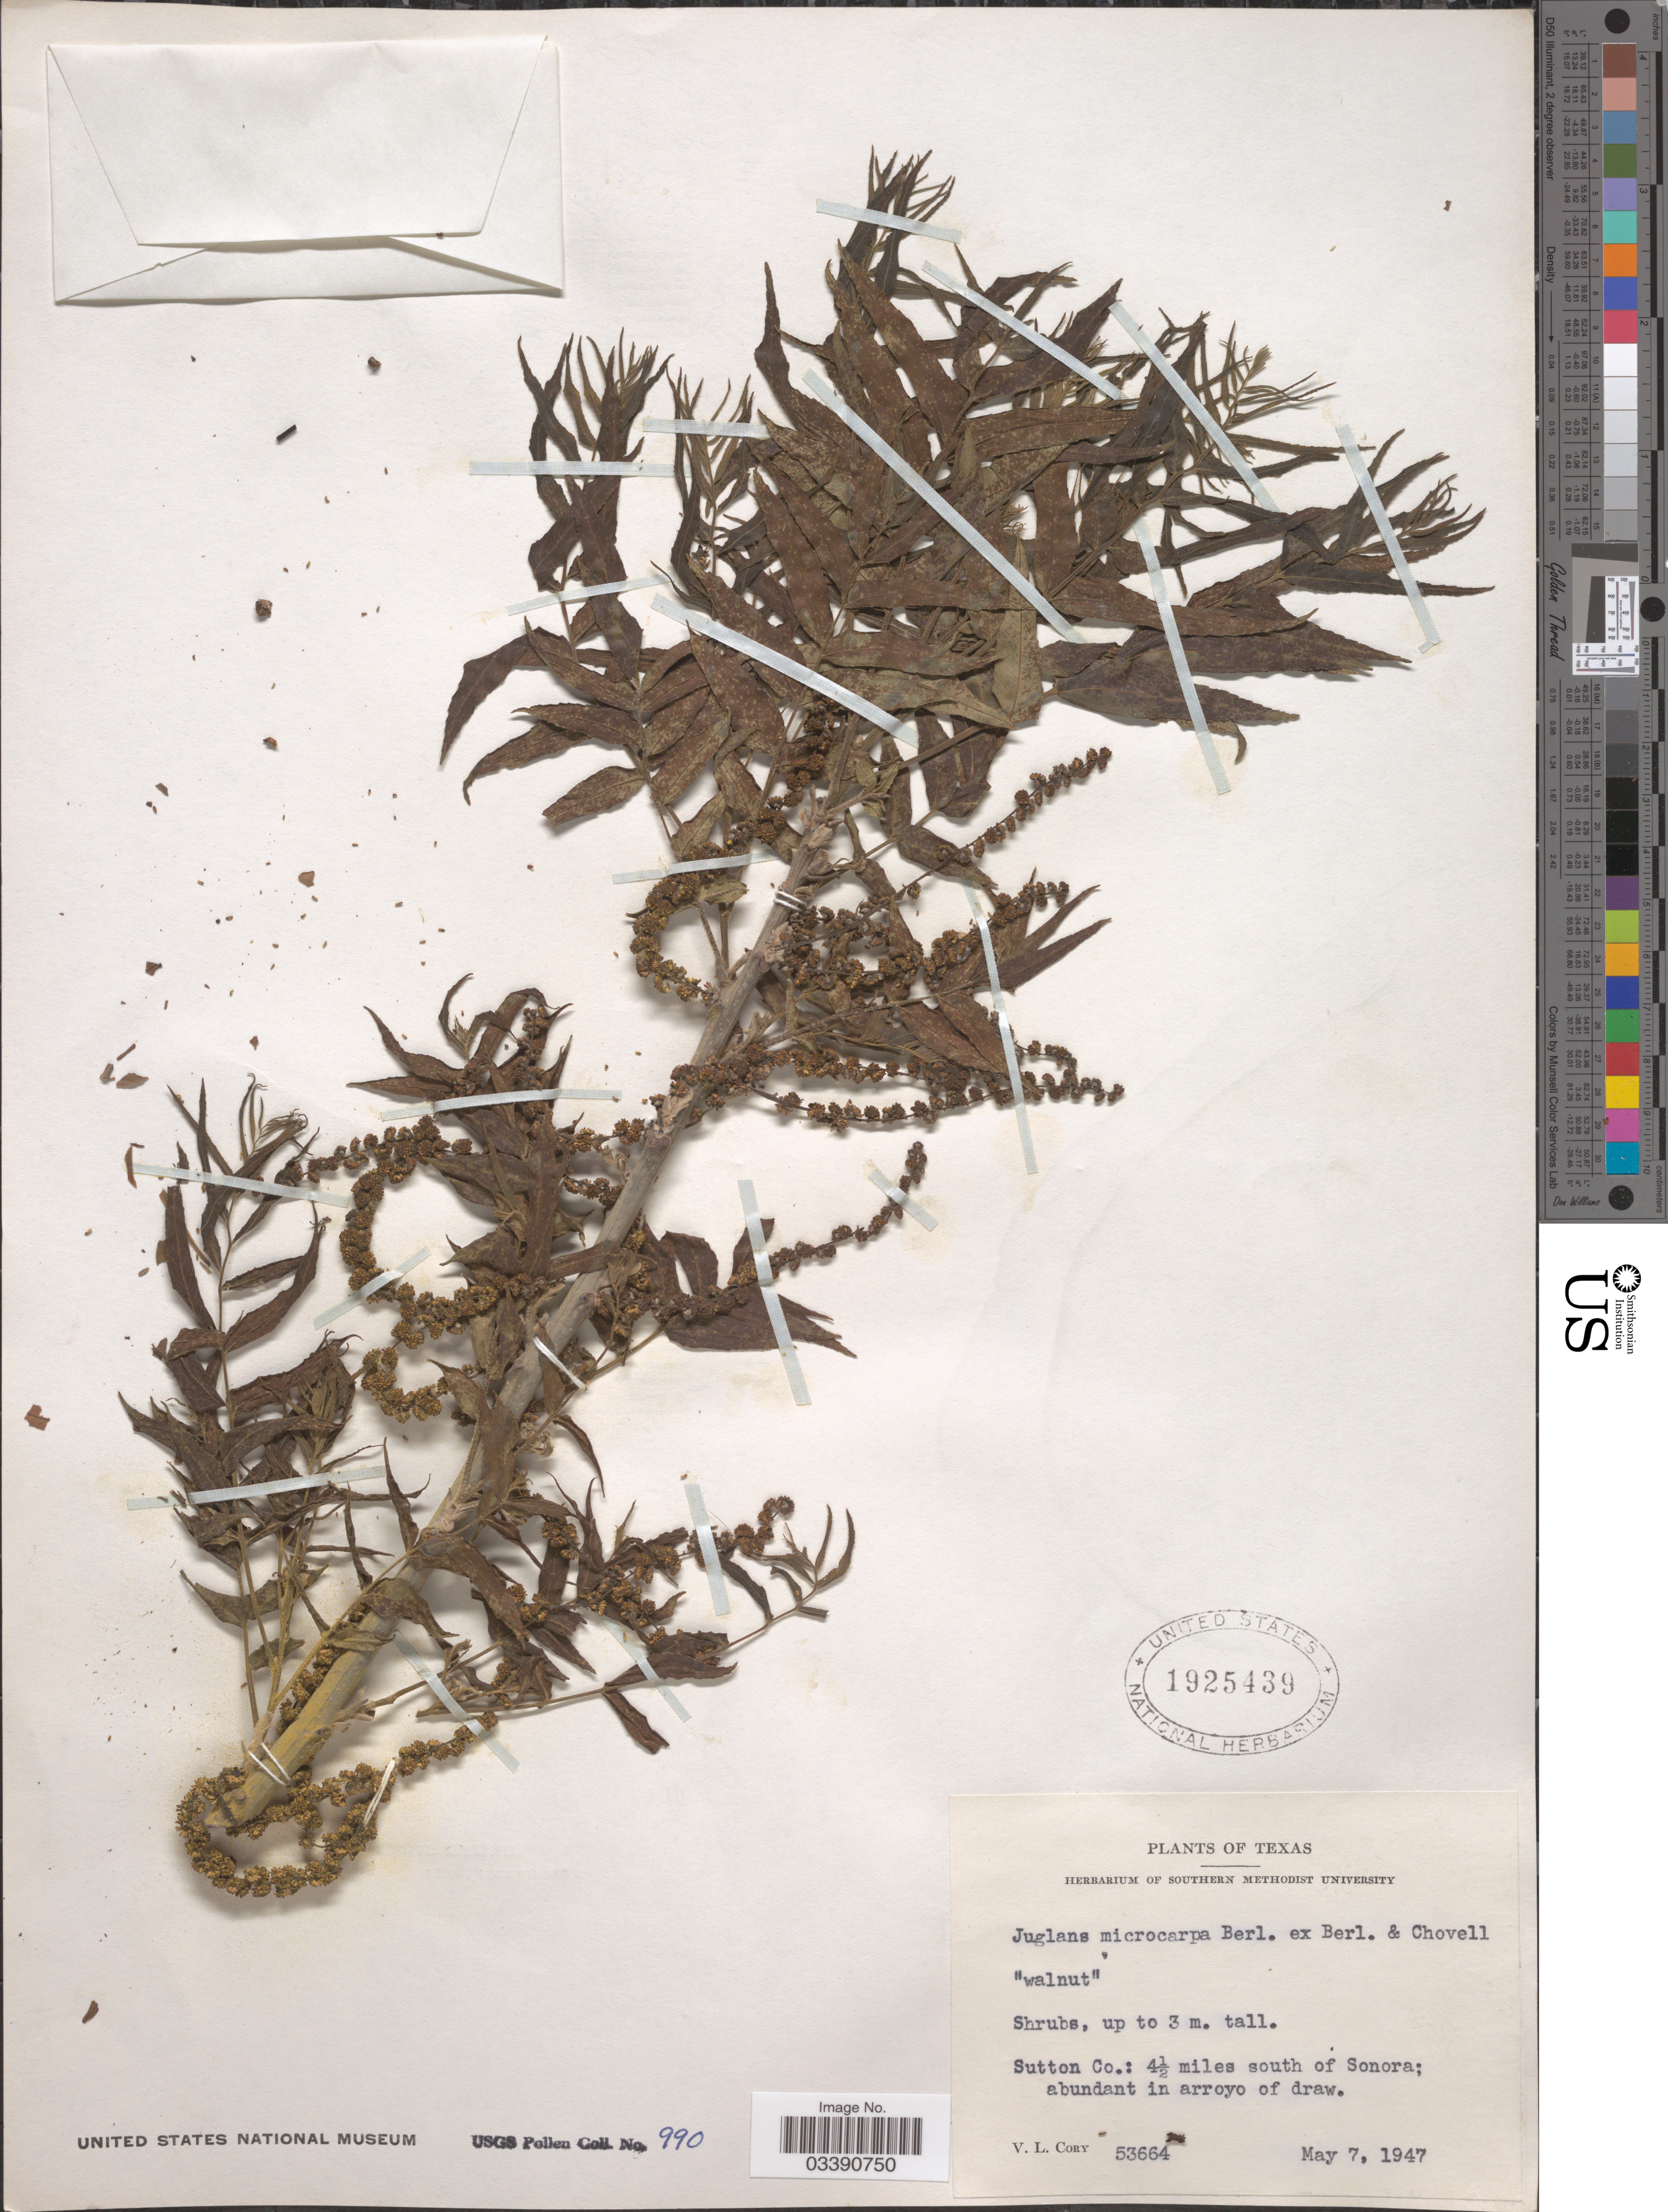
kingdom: Plantae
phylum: Tracheophyta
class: Magnoliopsida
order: Fagales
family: Juglandaceae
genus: Juglans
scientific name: Juglans microcarpa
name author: Berland. in Berland. & Chovell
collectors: V. Cory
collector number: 53664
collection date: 1947-05-07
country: United States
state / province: Texas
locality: Sutton Co.: 4½ miles south of Sonora.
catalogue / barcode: US 1925439